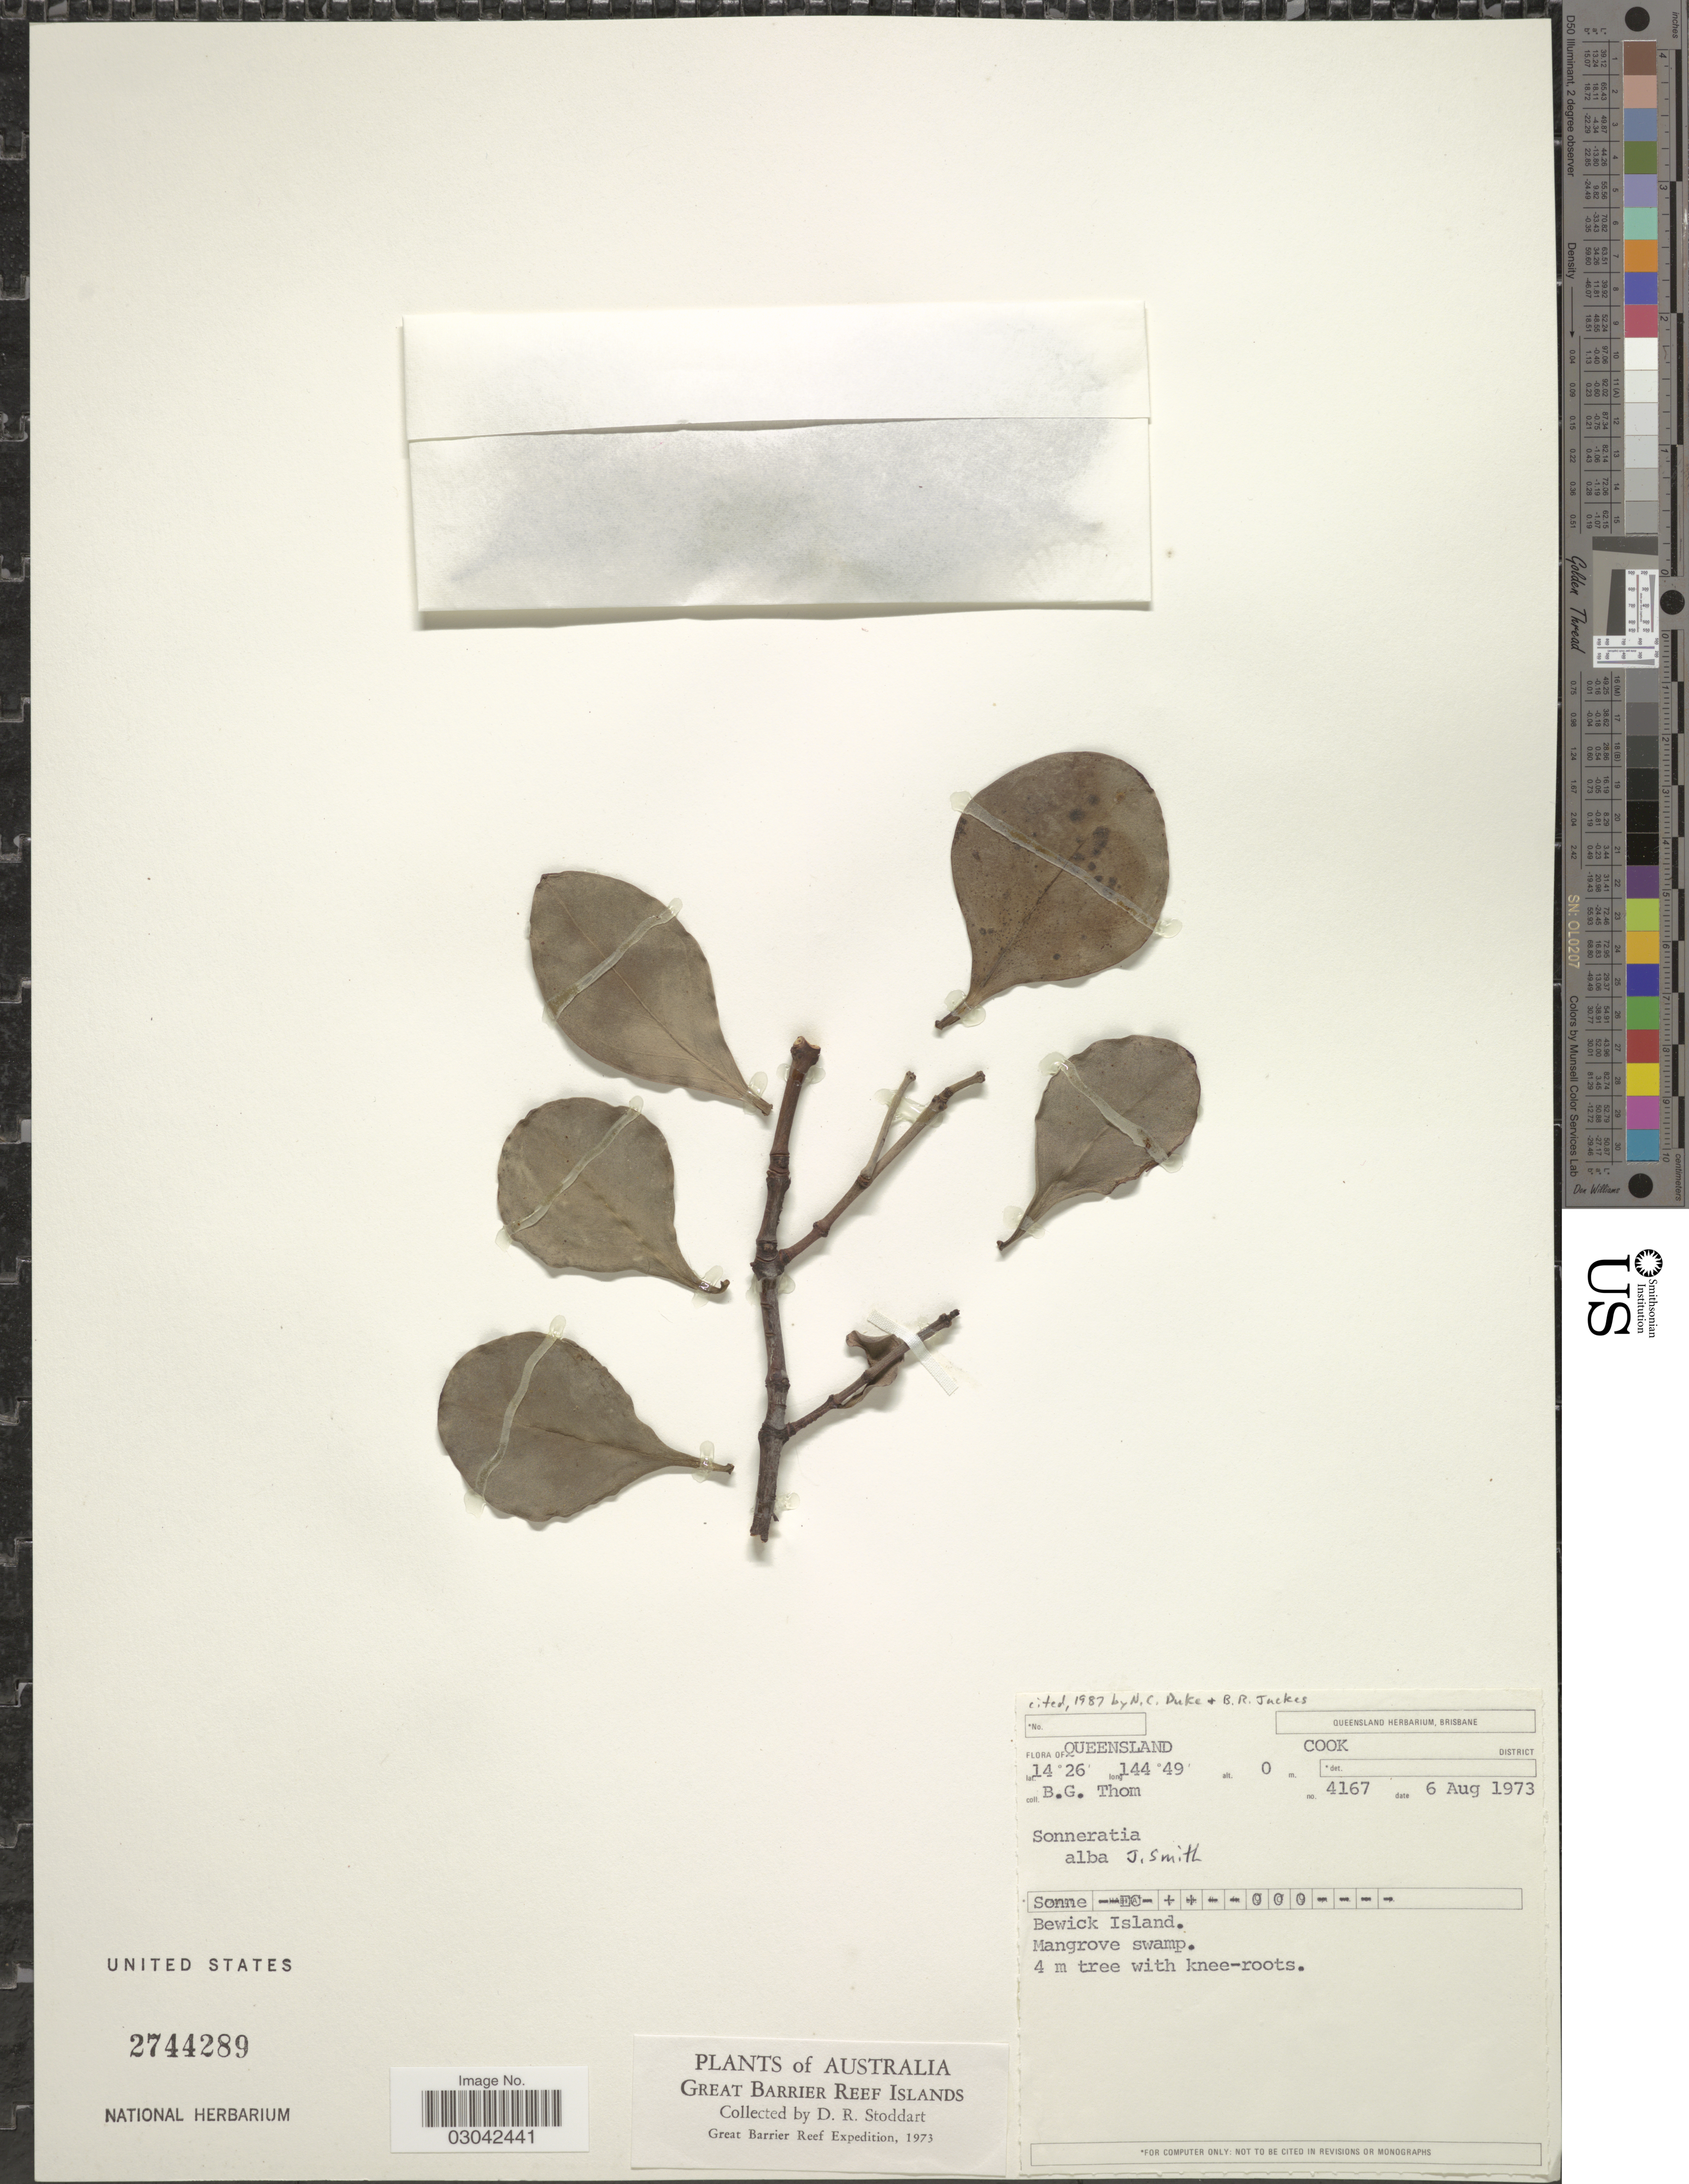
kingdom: Plantae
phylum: Tracheophyta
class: Magnoliopsida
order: Myrtales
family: Lythraceae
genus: Sonneratia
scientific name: Sonneratia alba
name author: Sm.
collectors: B. Thom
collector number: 4167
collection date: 1973-08-06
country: Australia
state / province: Queensland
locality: Cook District. Bewick Island. Mangrove swamp. Great Barrier Reef Islands.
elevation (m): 0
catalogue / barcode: US 2744289